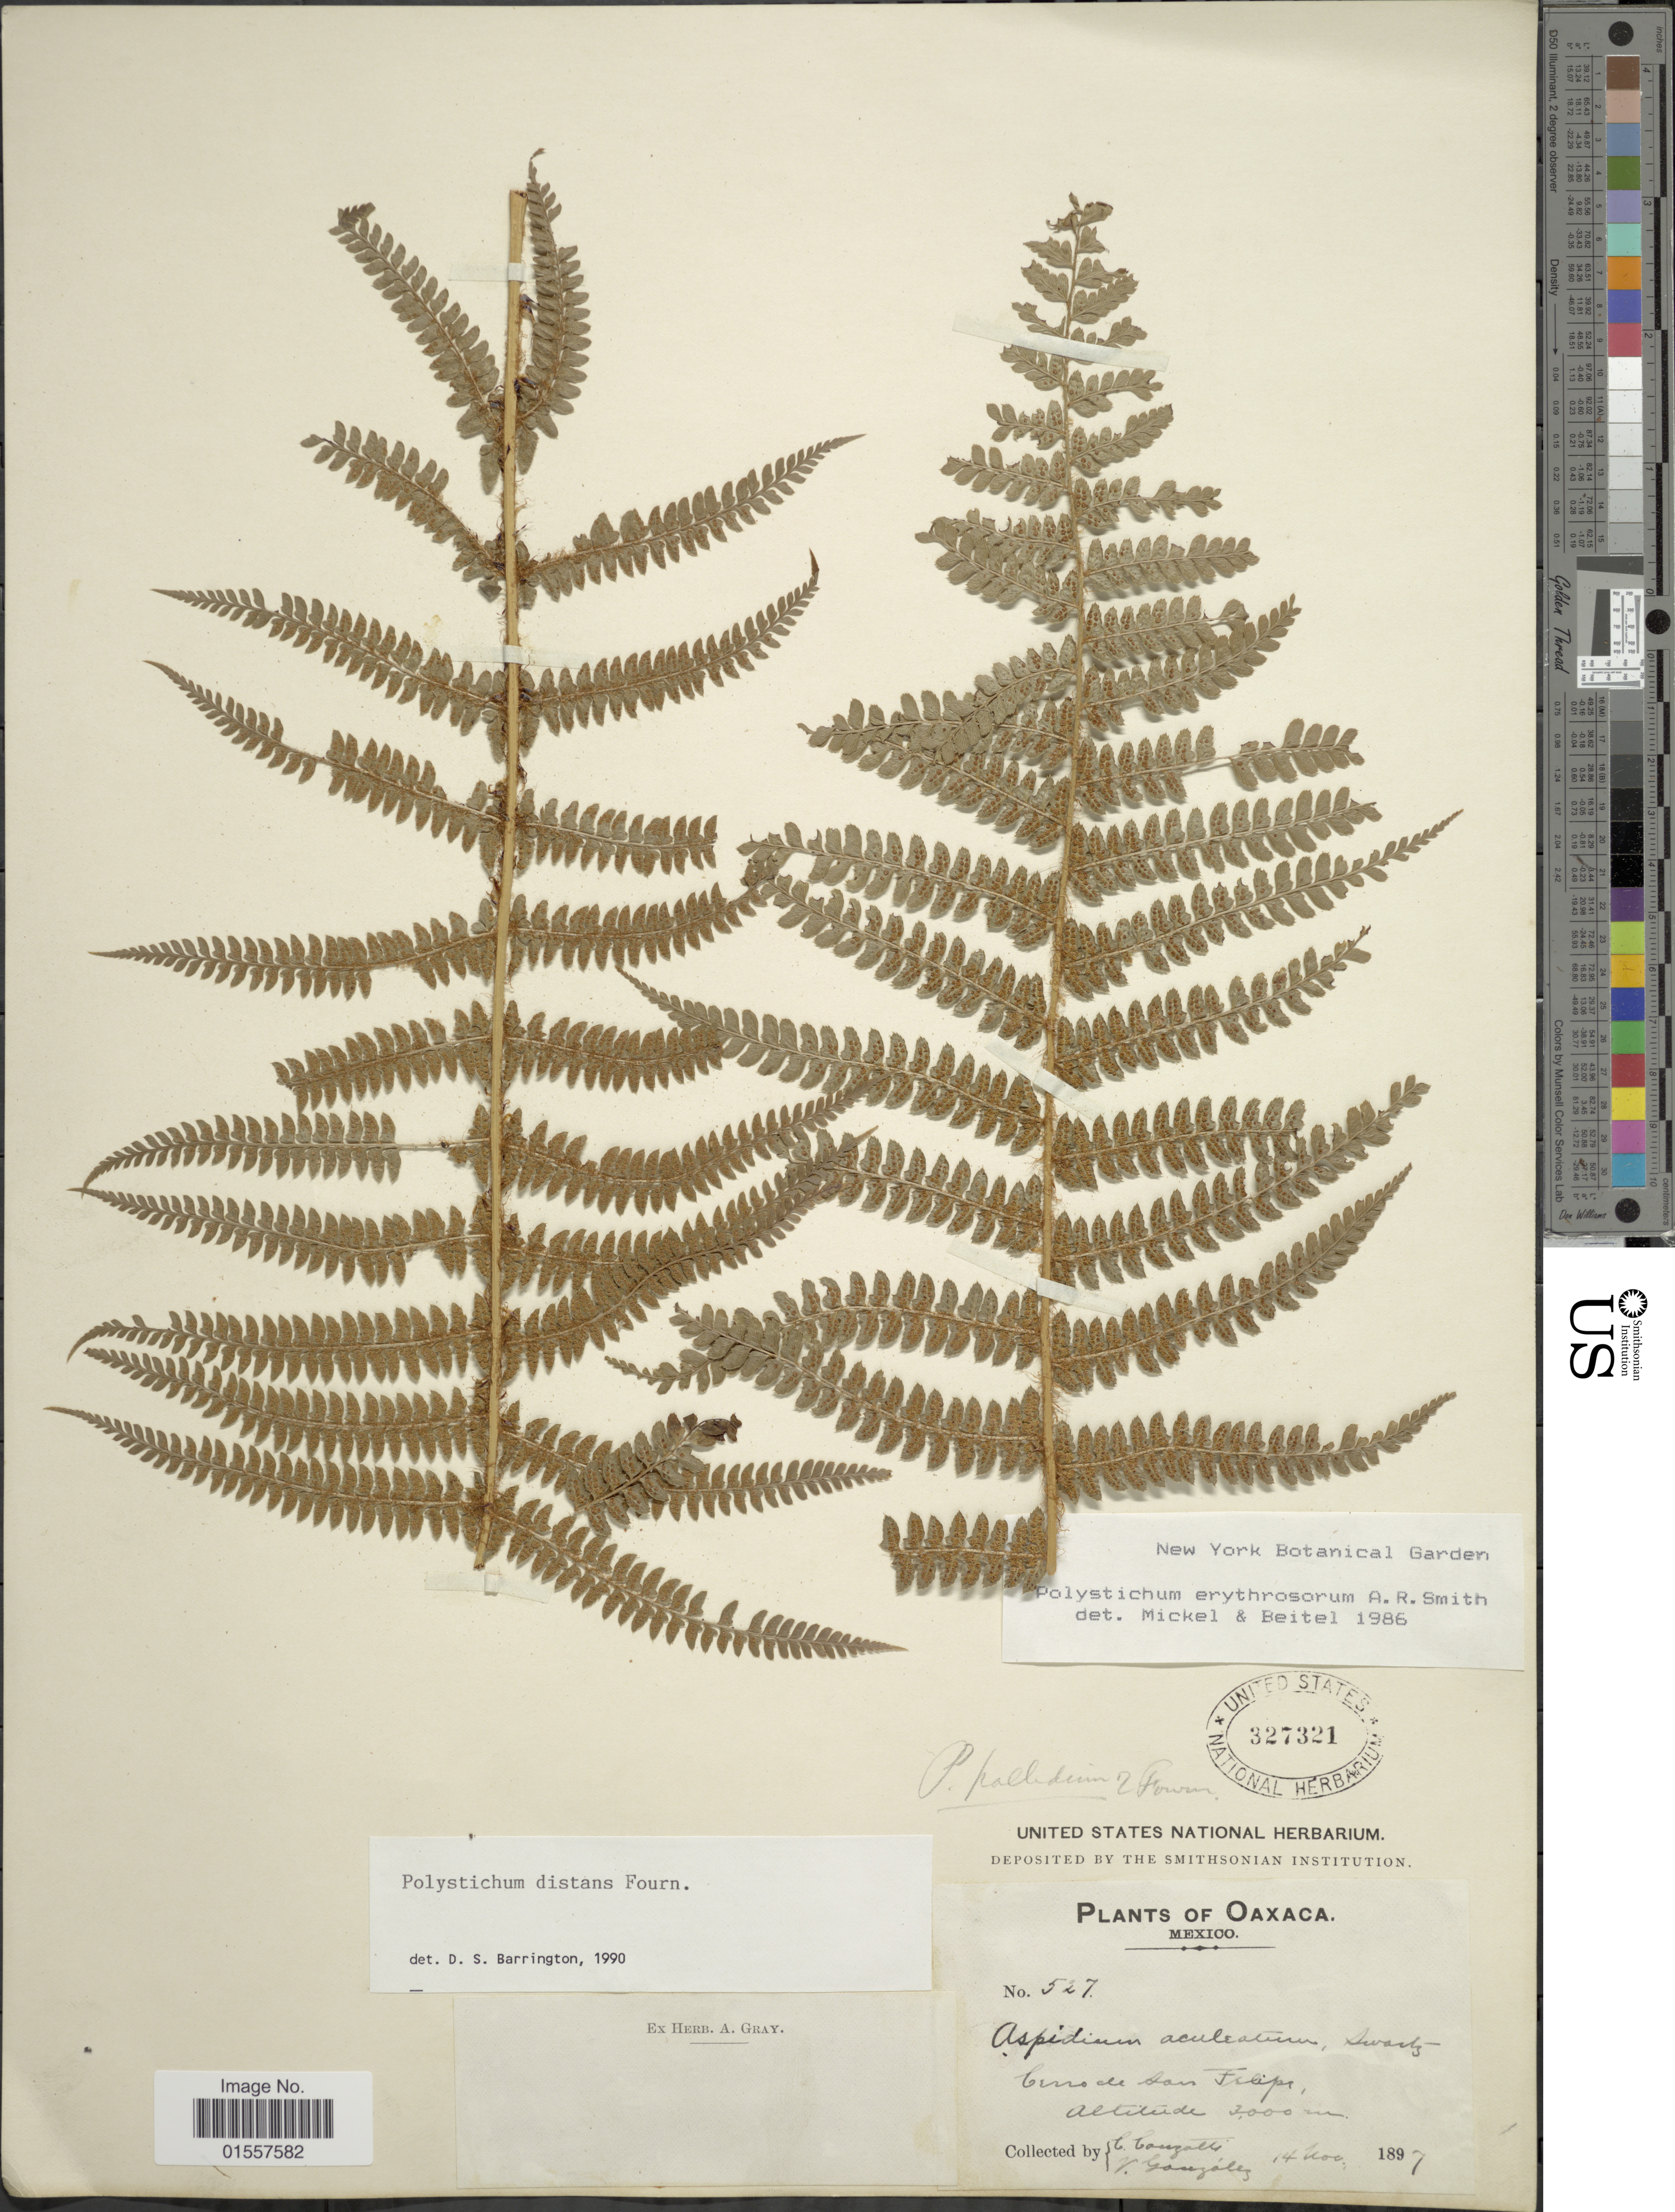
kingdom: Plantae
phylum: Tracheophyta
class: Polypodiopsida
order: Polypodiales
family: Dryopteridaceae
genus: Polystichum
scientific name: Polystichum distans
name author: E. Fourn.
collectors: C. Conzatti & V. Gonzales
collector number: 527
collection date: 1897-11-14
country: Mexico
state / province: Oaxaca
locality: Cerro de San Felipe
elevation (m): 3000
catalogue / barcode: US 327321